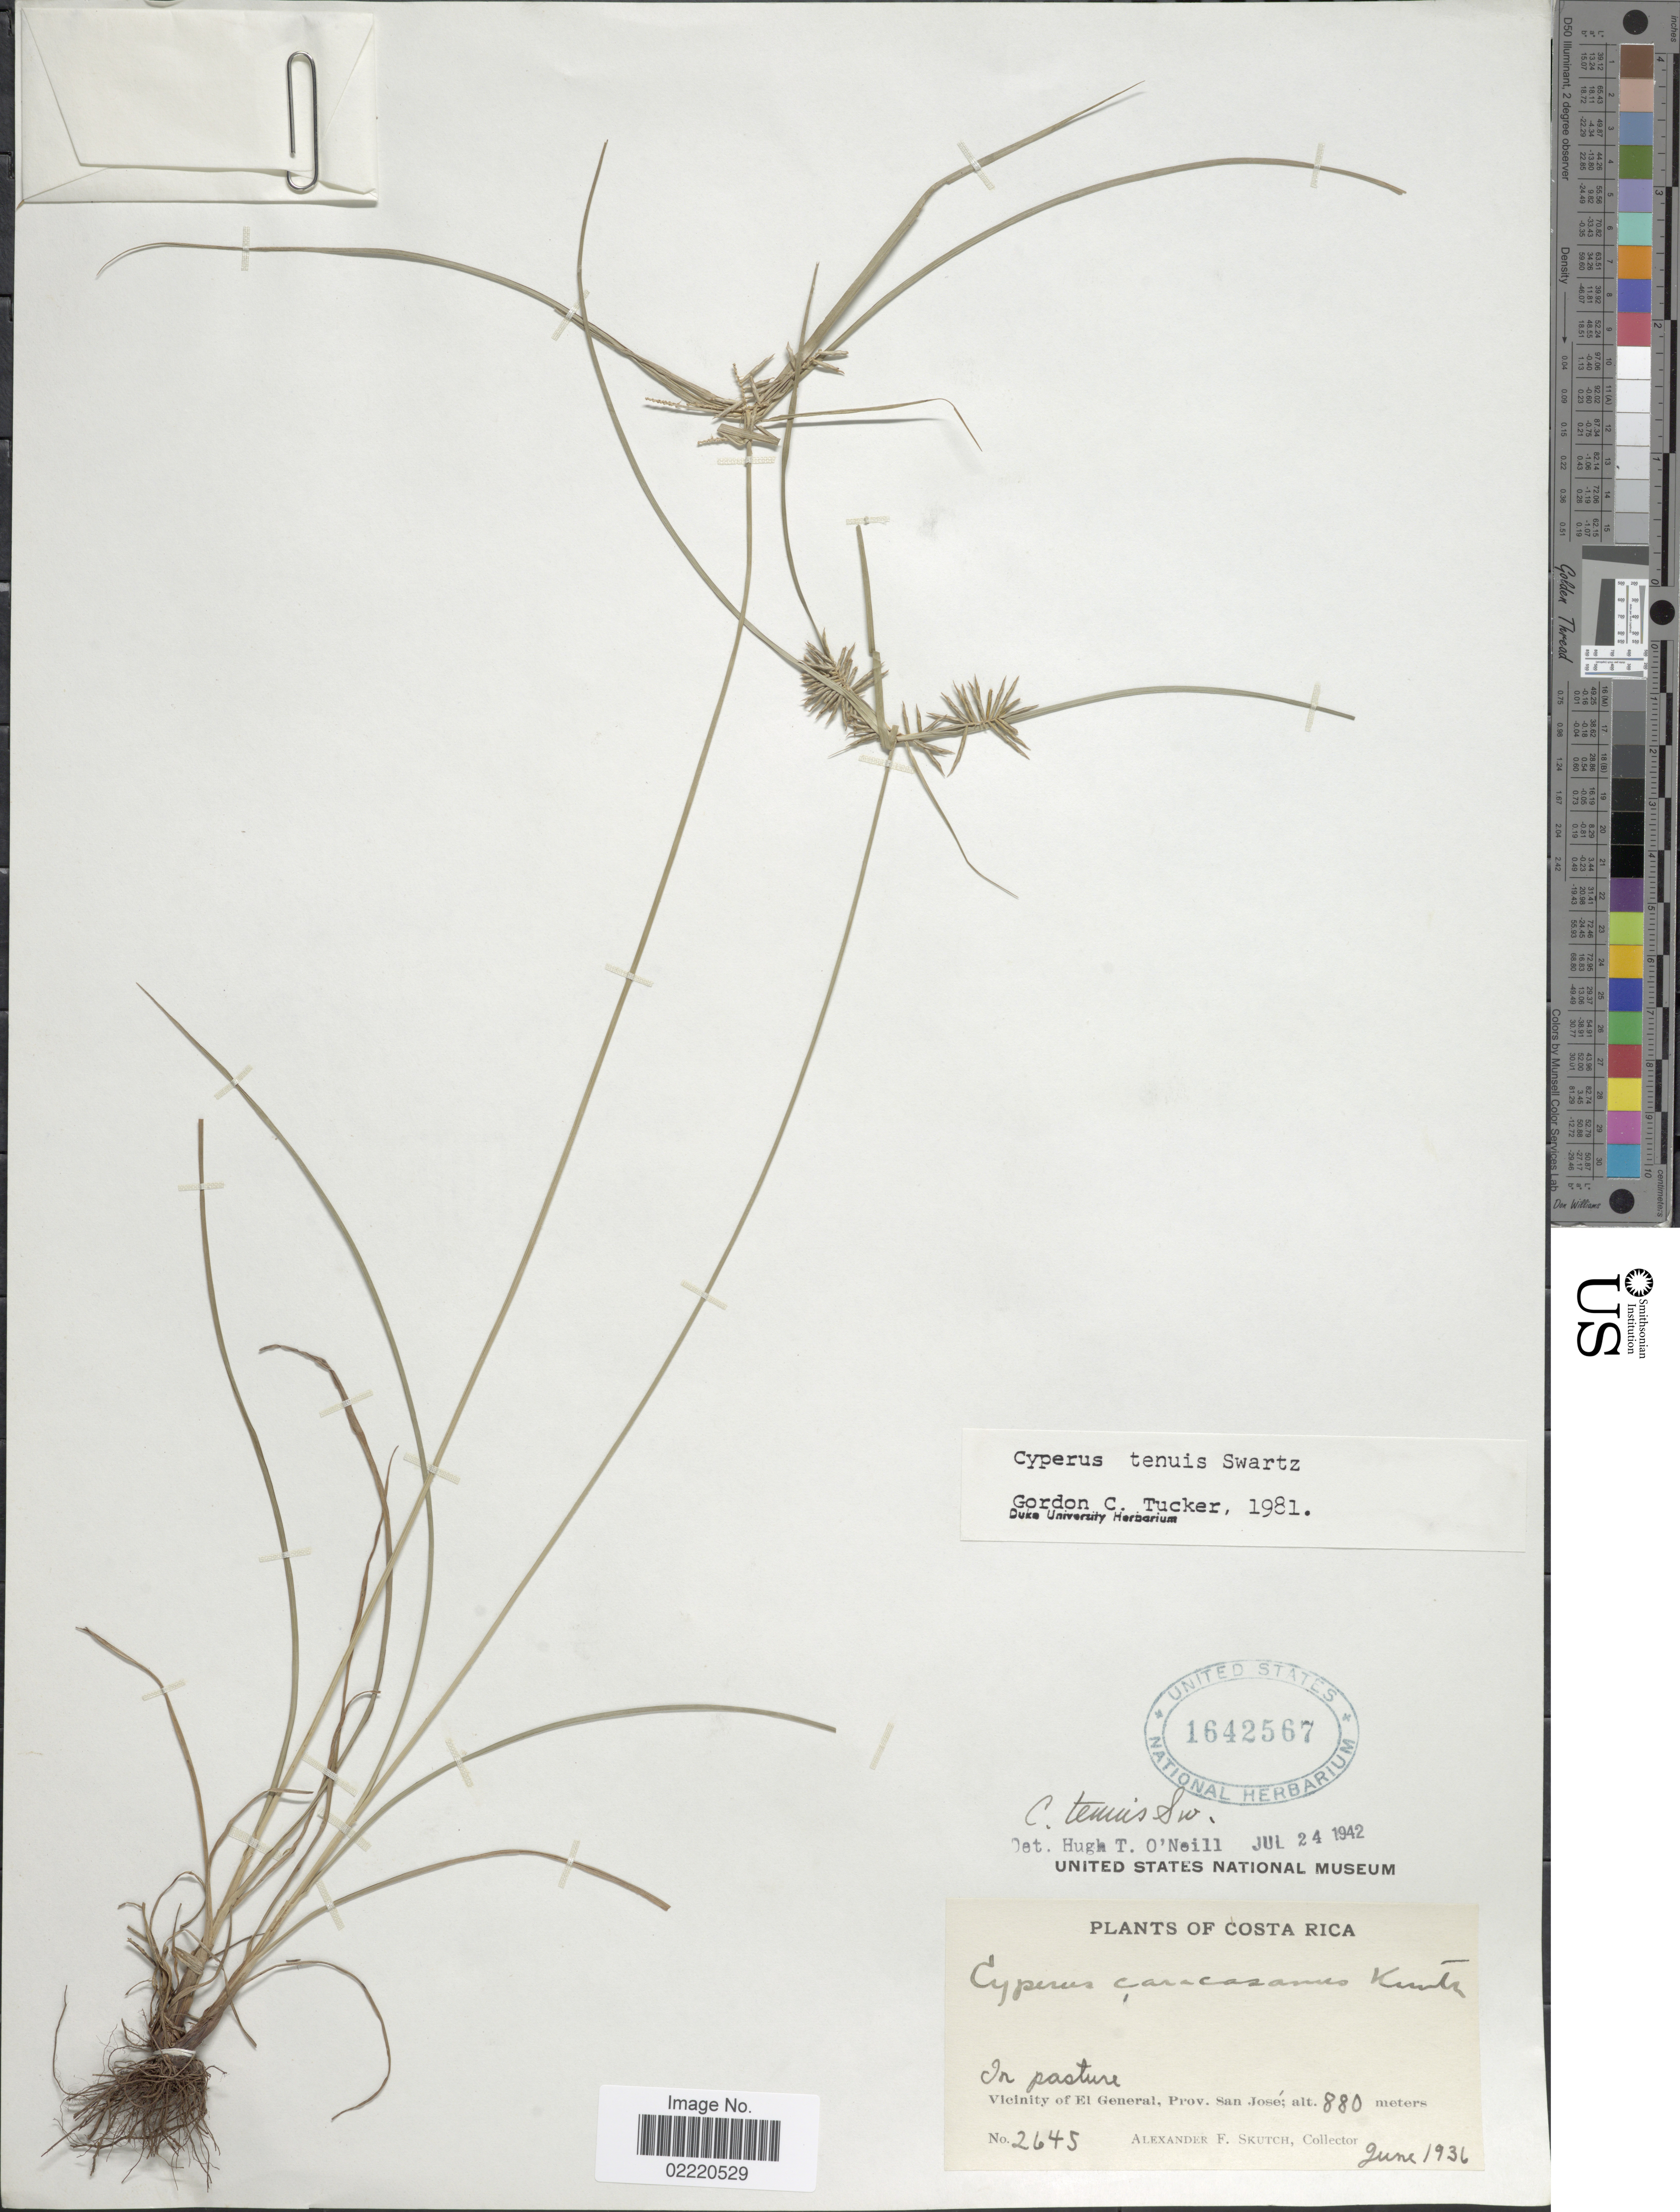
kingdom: Plantae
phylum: Tracheophyta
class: Liliopsida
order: Poales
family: Cyperaceae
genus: Cyperus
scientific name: Cyperus tenuis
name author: Sw.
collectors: A. F. Skutch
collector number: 2645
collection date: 1936-06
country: Costa Rica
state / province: San José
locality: In pasture, Vicinity of El General.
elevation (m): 880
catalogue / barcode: US 1642567